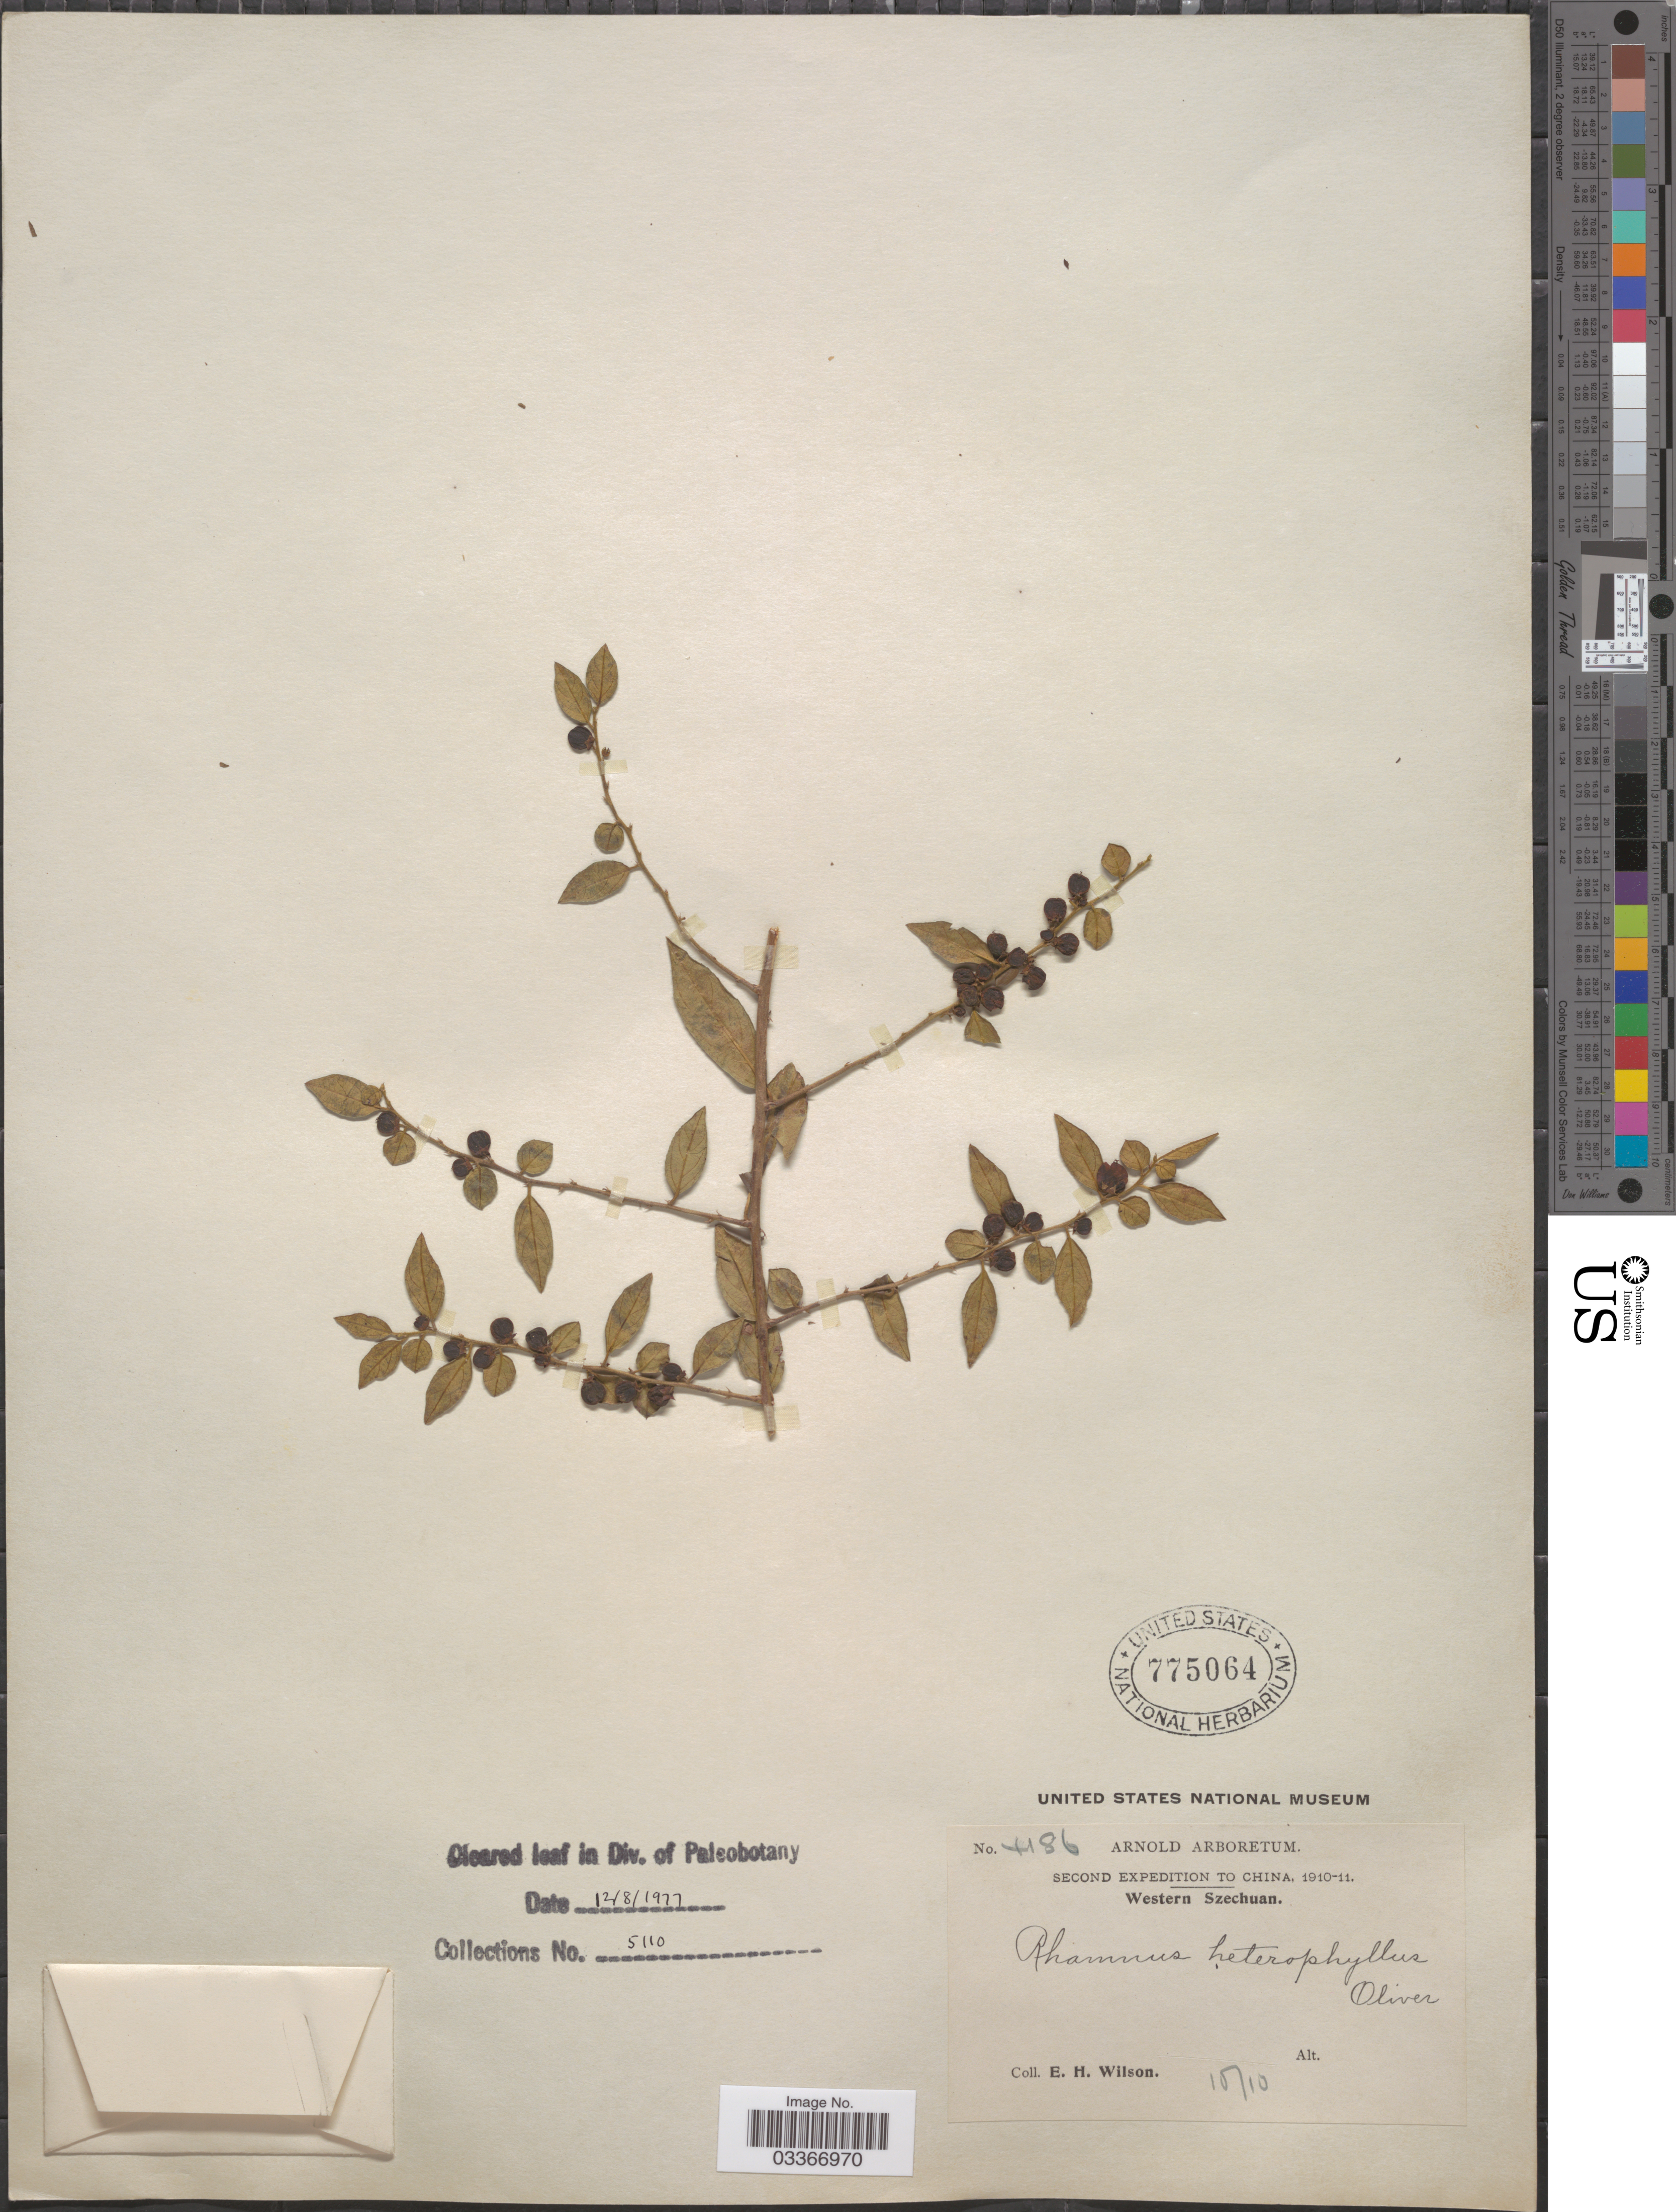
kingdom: Plantae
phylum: Tracheophyta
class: Magnoliopsida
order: Rosales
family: Rhamnaceae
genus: Rhamnus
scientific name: Rhamnus heterophylla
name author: Oliv.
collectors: E. Wilson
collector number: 4186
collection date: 1910-10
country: China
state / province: Sichuan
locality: Western Szechuan.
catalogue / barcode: US 775064